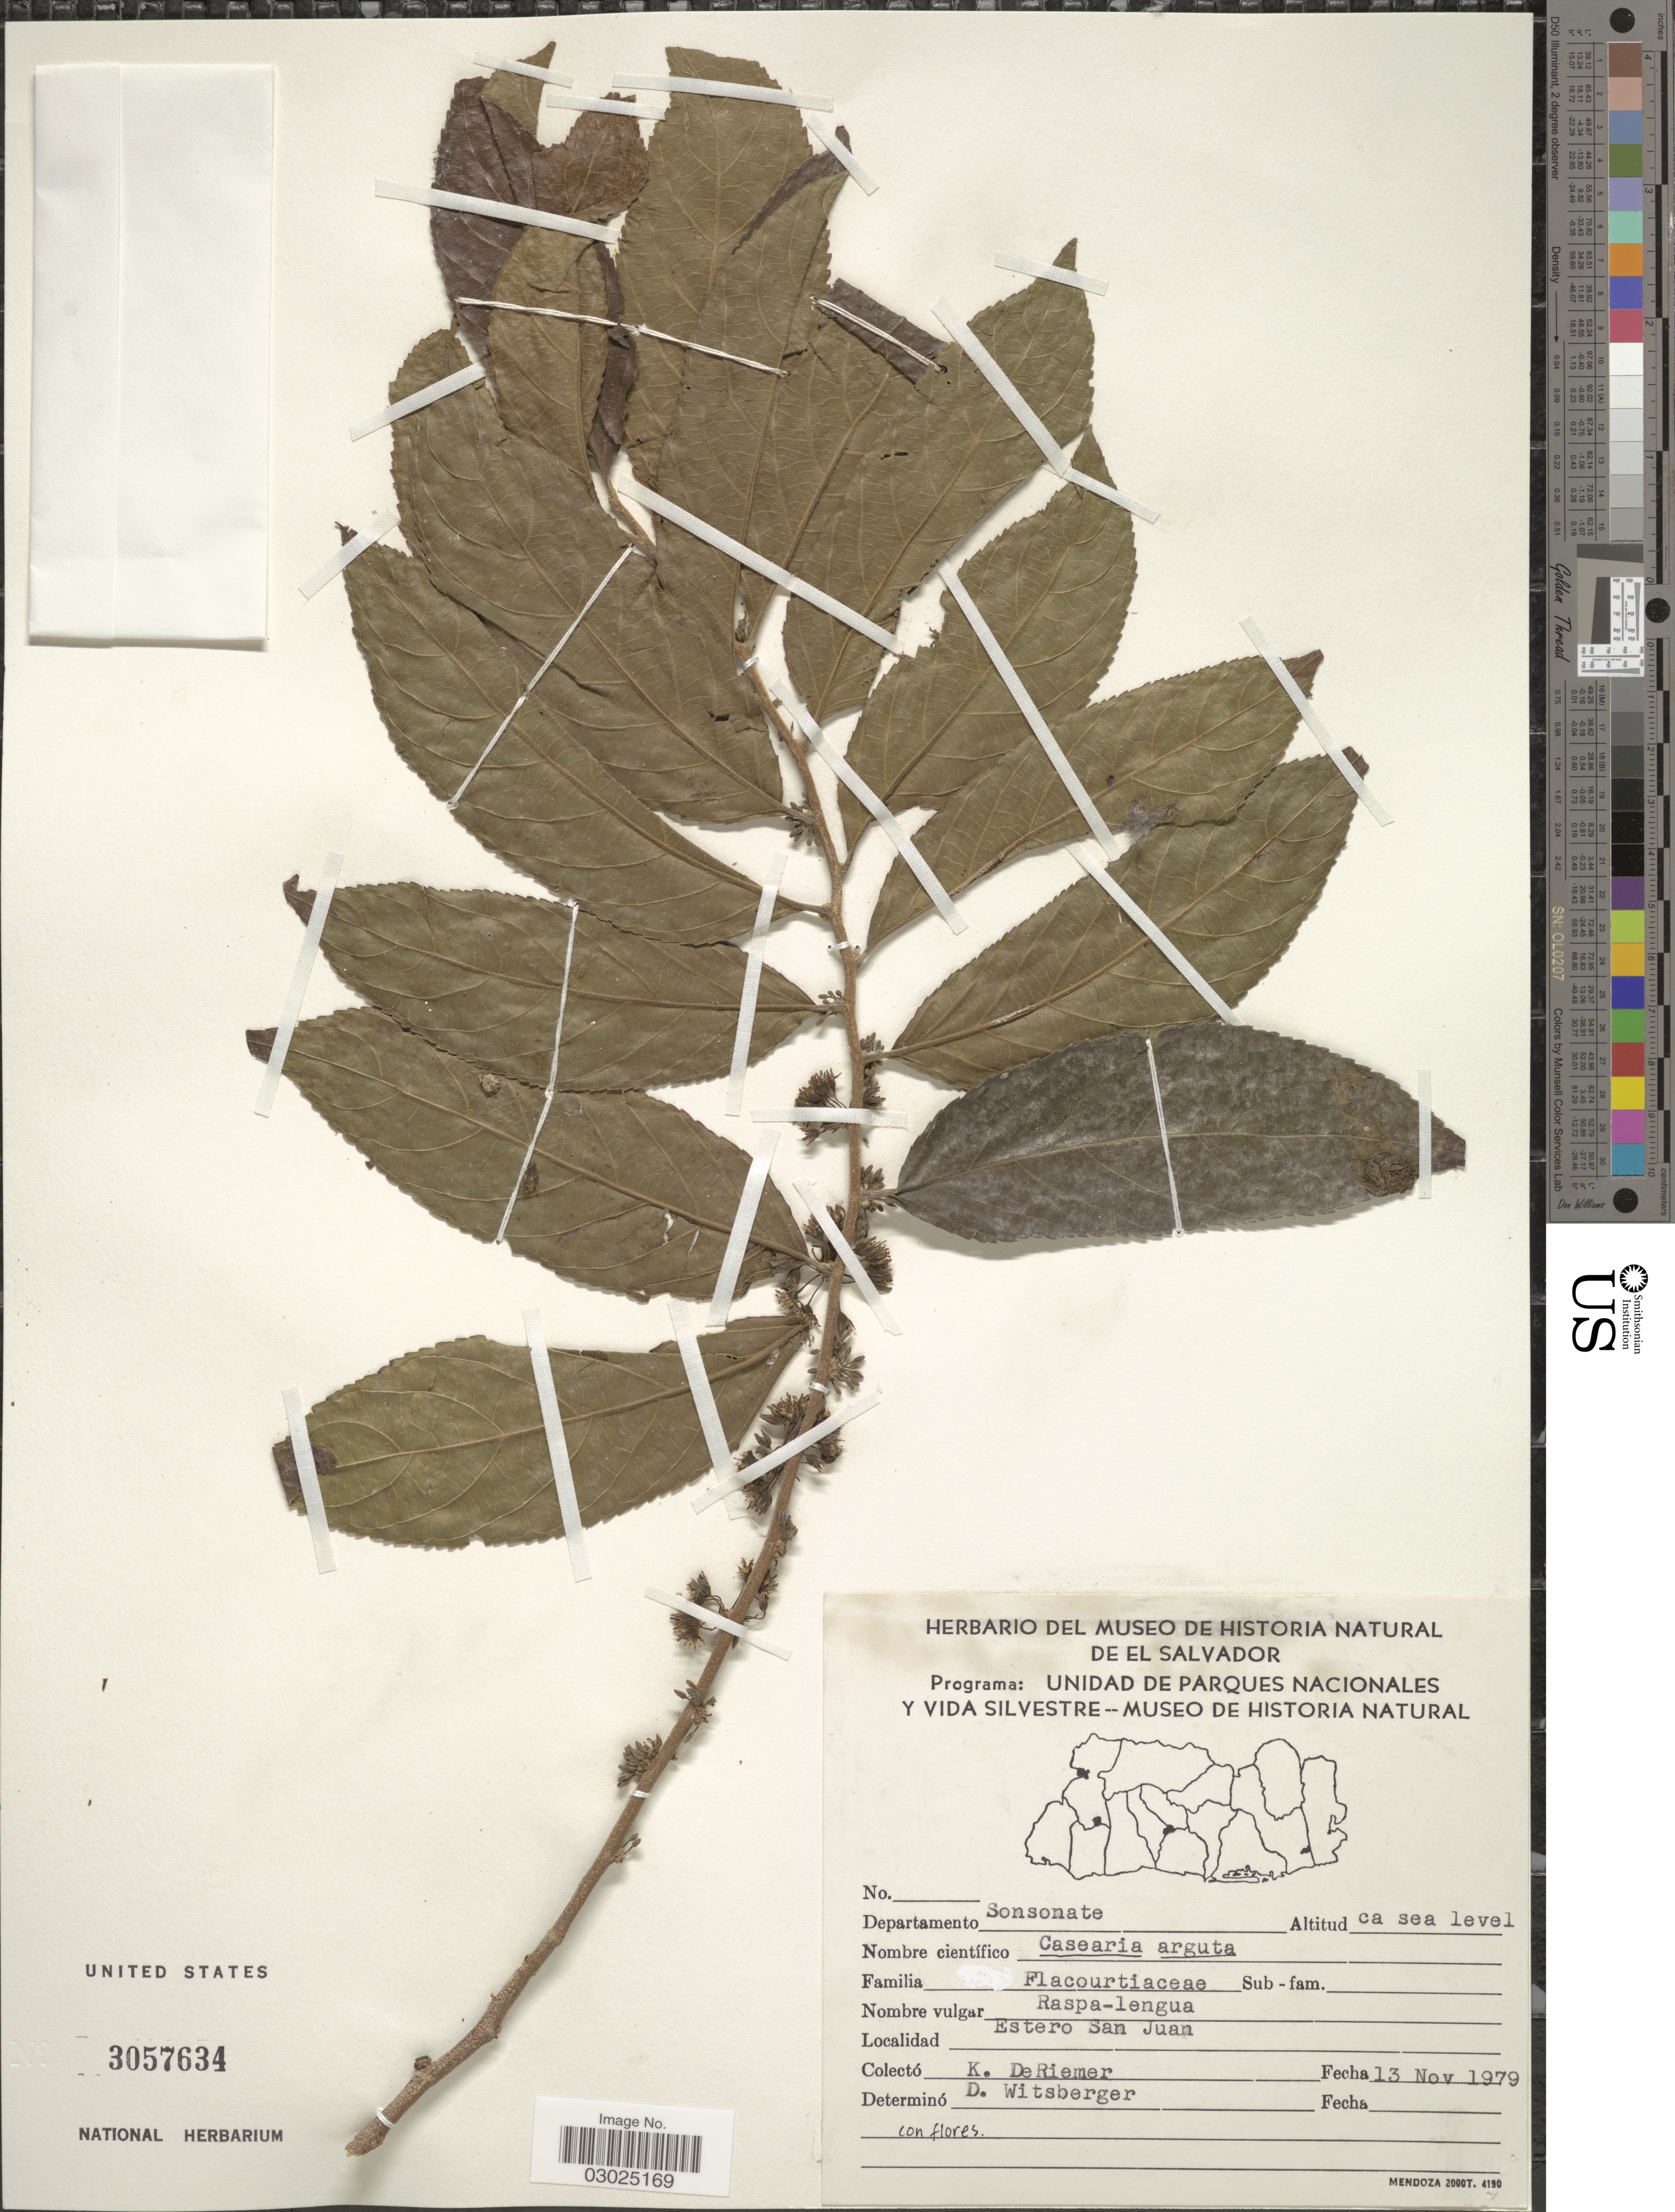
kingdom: Plantae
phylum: Tracheophyta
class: Magnoliopsida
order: Malpighiales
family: Salicaceae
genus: Casearia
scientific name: Casearia arguta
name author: Kunth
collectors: K. DeRiemer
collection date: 1979-11-13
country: El Salvador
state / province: Sonsonate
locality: Departamento Sonsonate. Estero San Juan.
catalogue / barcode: US 3057634